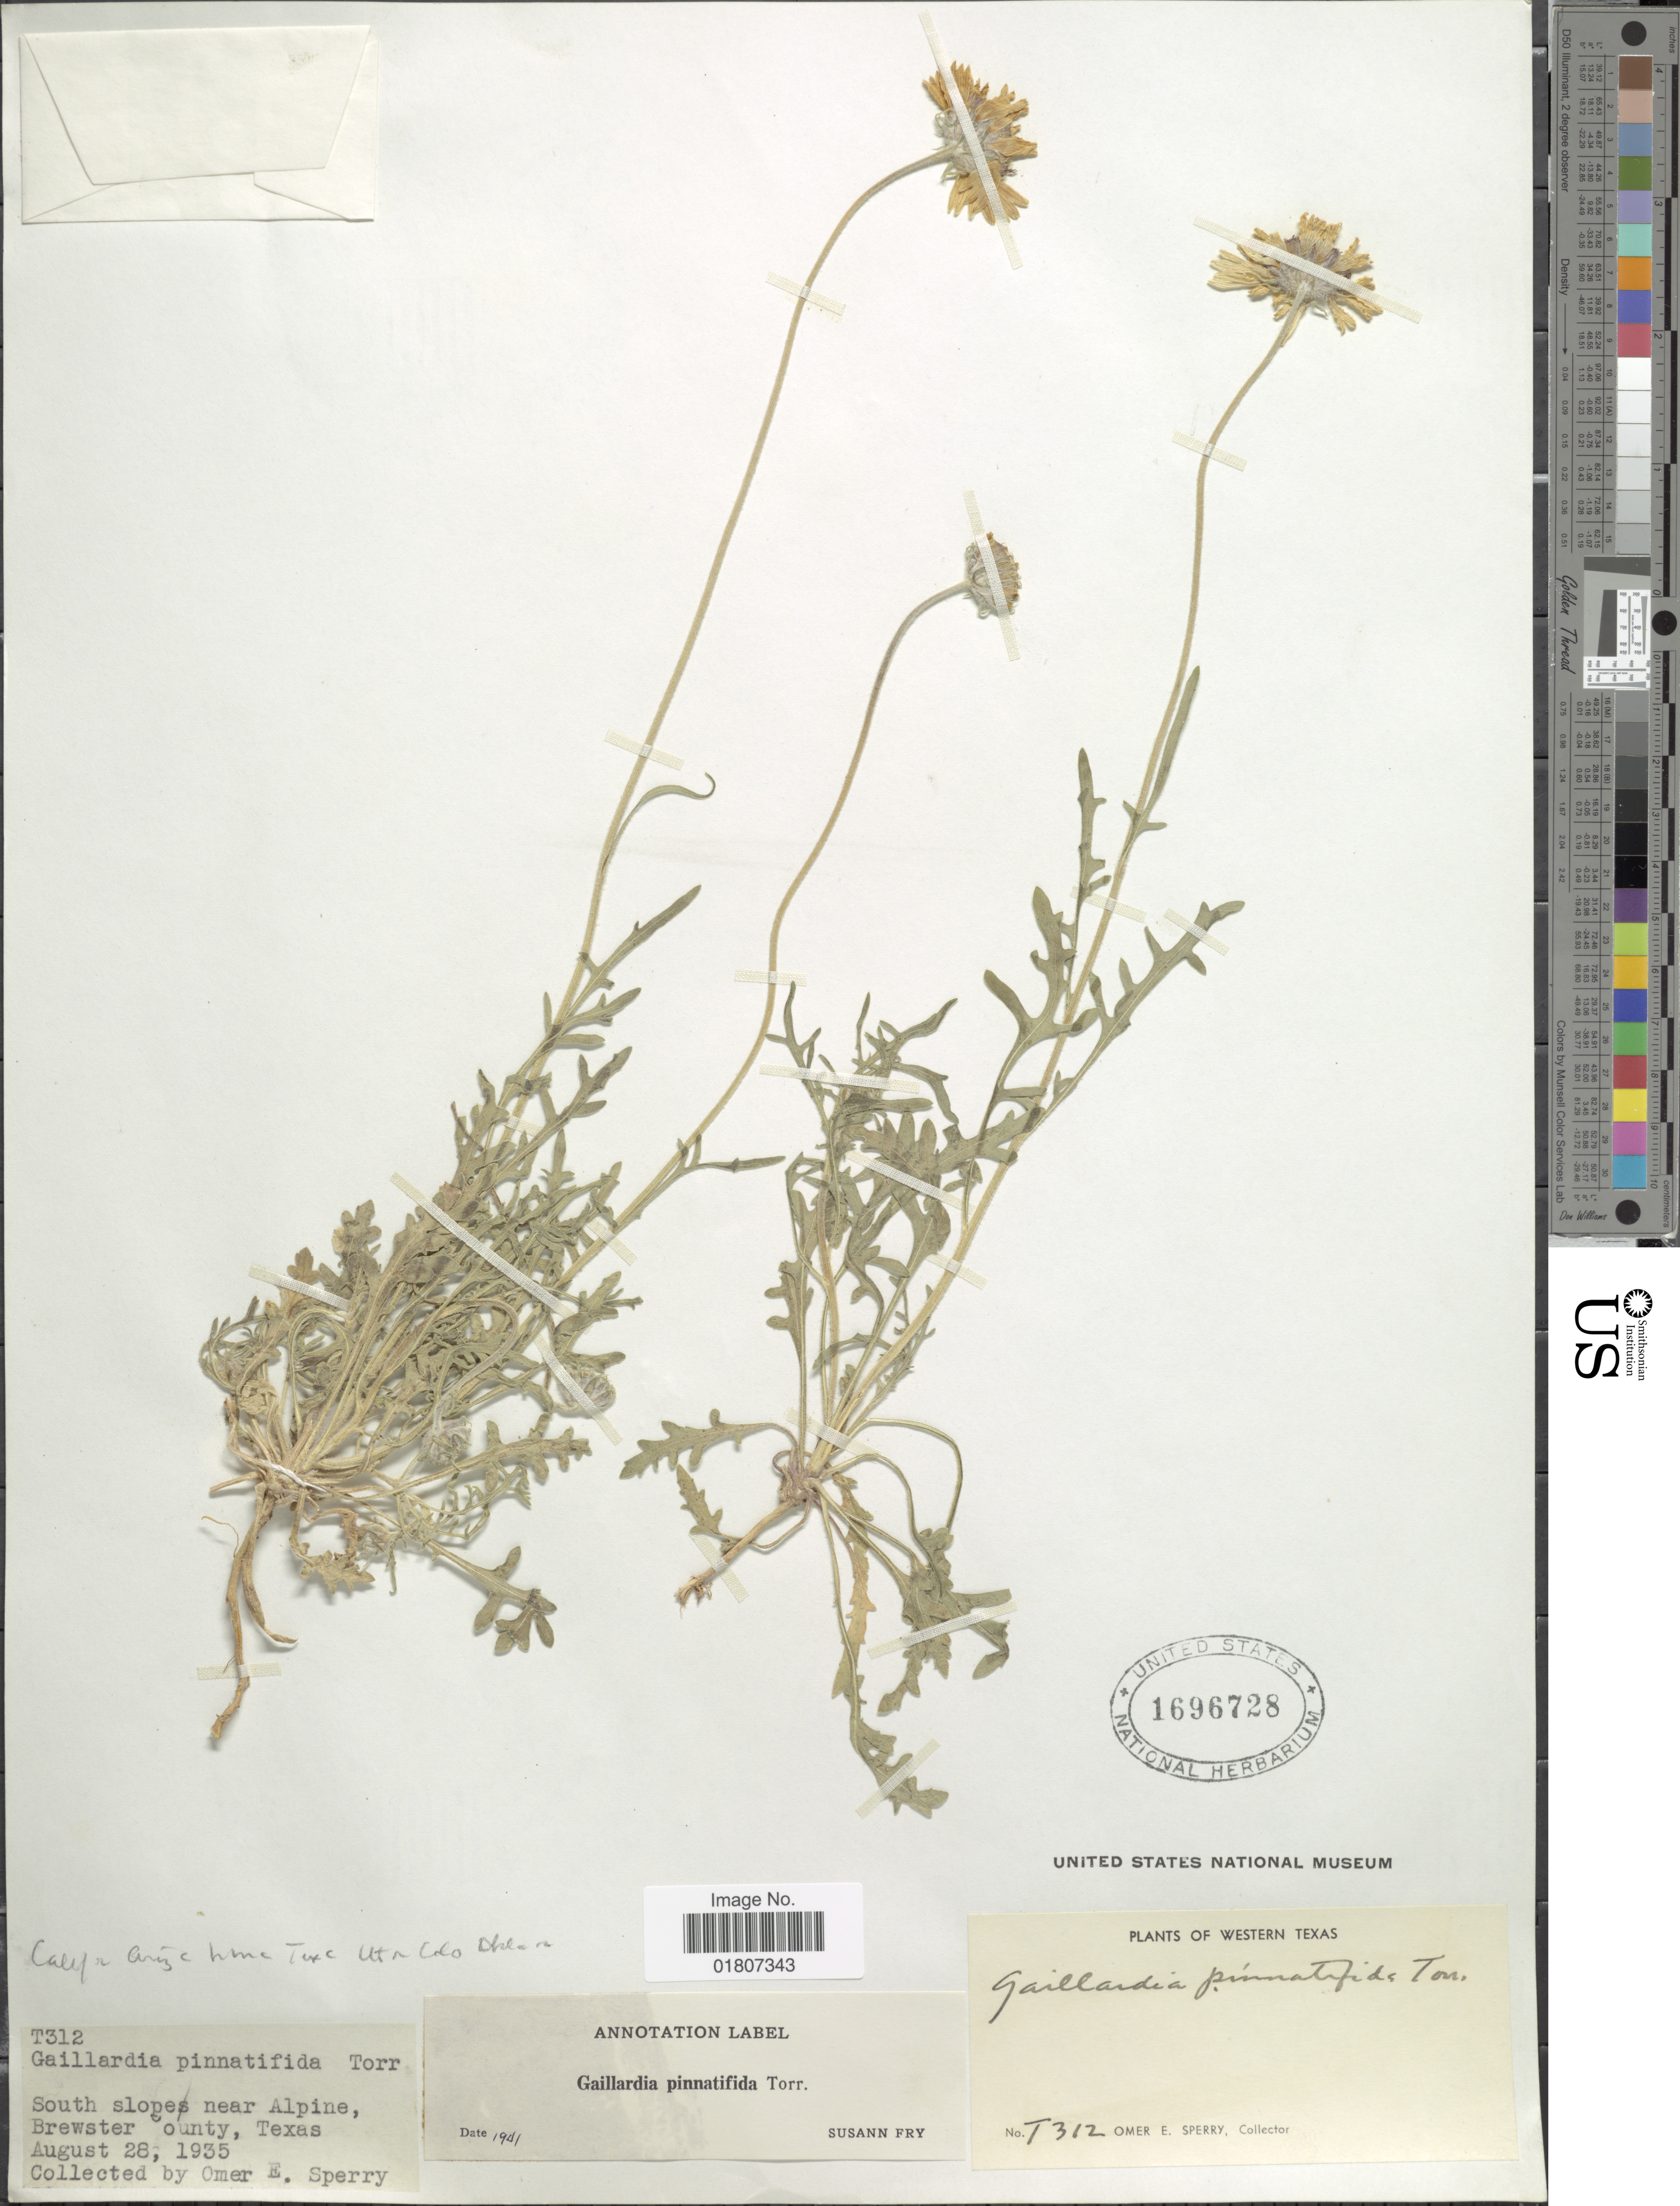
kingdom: Plantae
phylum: Tracheophyta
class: Magnoliopsida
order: Asterales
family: Asteraceae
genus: Gaillardia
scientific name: Gaillardia pinnatifida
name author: Torr.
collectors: O. E. Sperry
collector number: T312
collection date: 1935-08-28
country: United States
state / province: Texas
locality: South slope near Alpine, Brewster County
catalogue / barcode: US 1696728